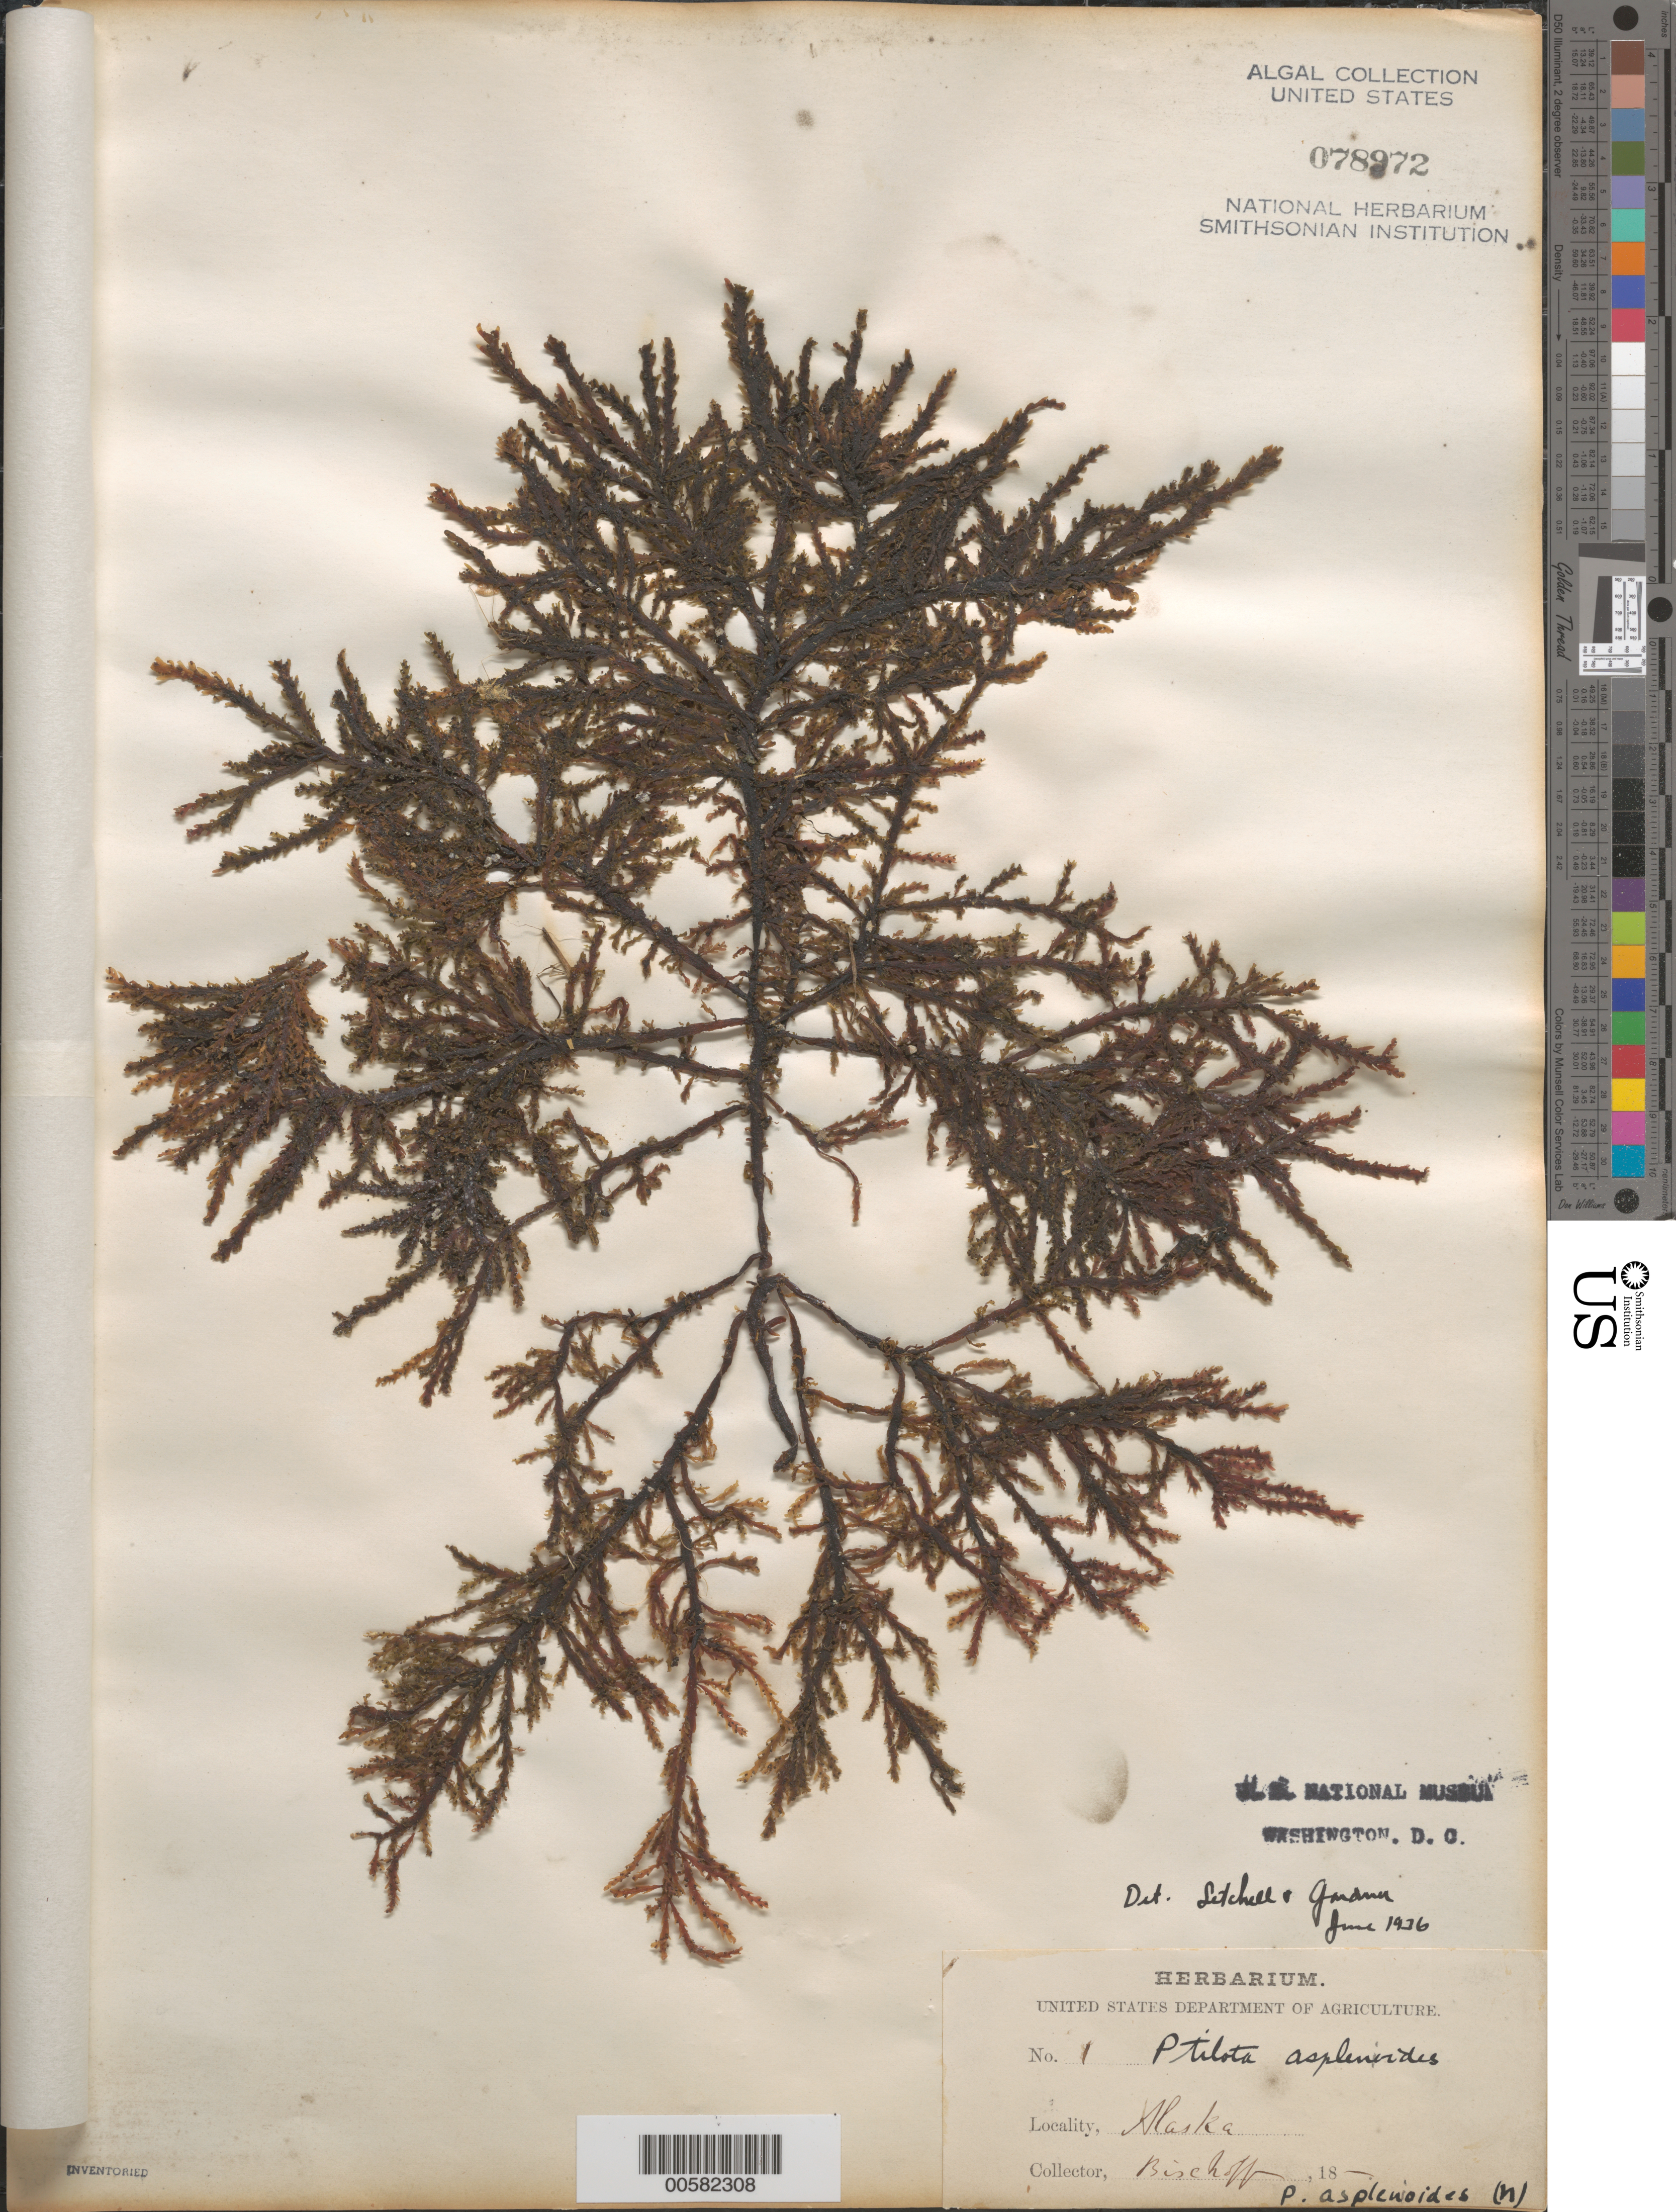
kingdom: Plantae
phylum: Rhodophyta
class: Florideophyceae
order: Ceramiales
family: Wrangeliaceae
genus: Ptilota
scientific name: Ptilota asplenioides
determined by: Newton, Linda M.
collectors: F. Bischoff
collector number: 1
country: United States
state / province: Alaska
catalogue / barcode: US 78972